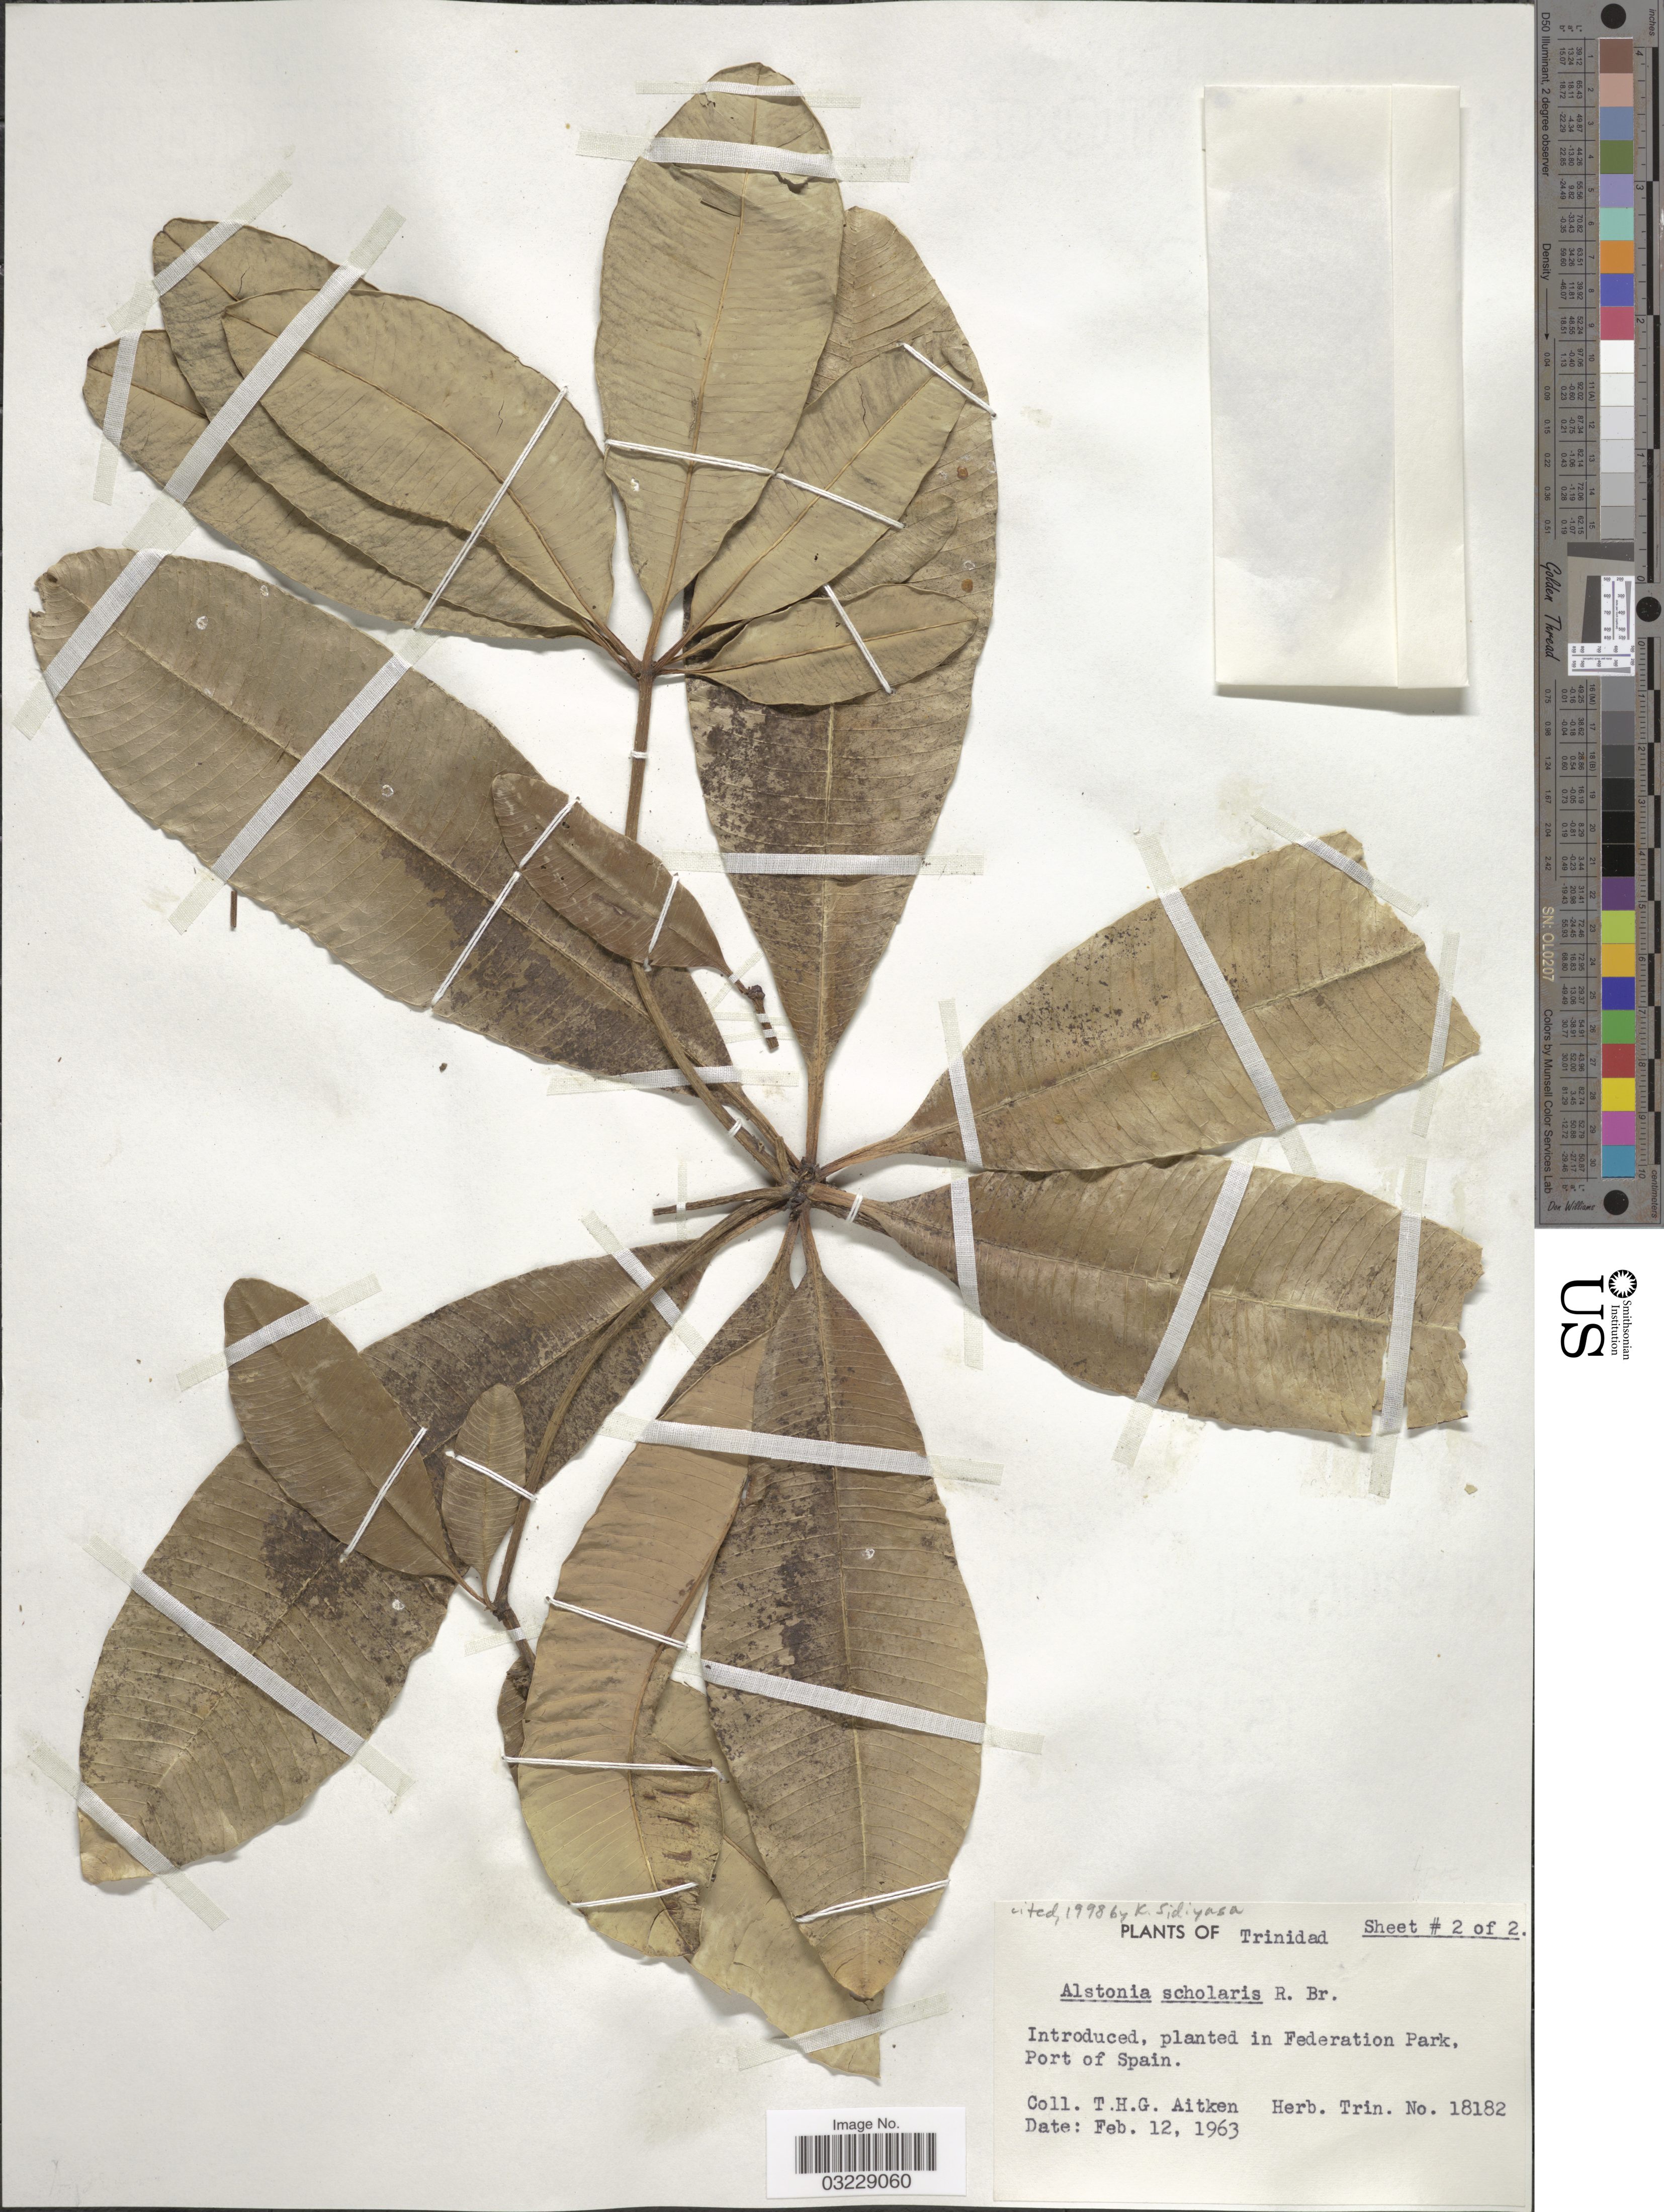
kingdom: Plantae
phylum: Tracheophyta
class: Magnoliopsida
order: Gentianales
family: Apocynaceae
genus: Alstonia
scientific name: Alstonia scholaris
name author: (L.) R. Br.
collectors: T. Aitken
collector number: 18182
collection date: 1963-02-12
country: Trinidad and Tobago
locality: Trinidad. Federation Park. Port of Spain.